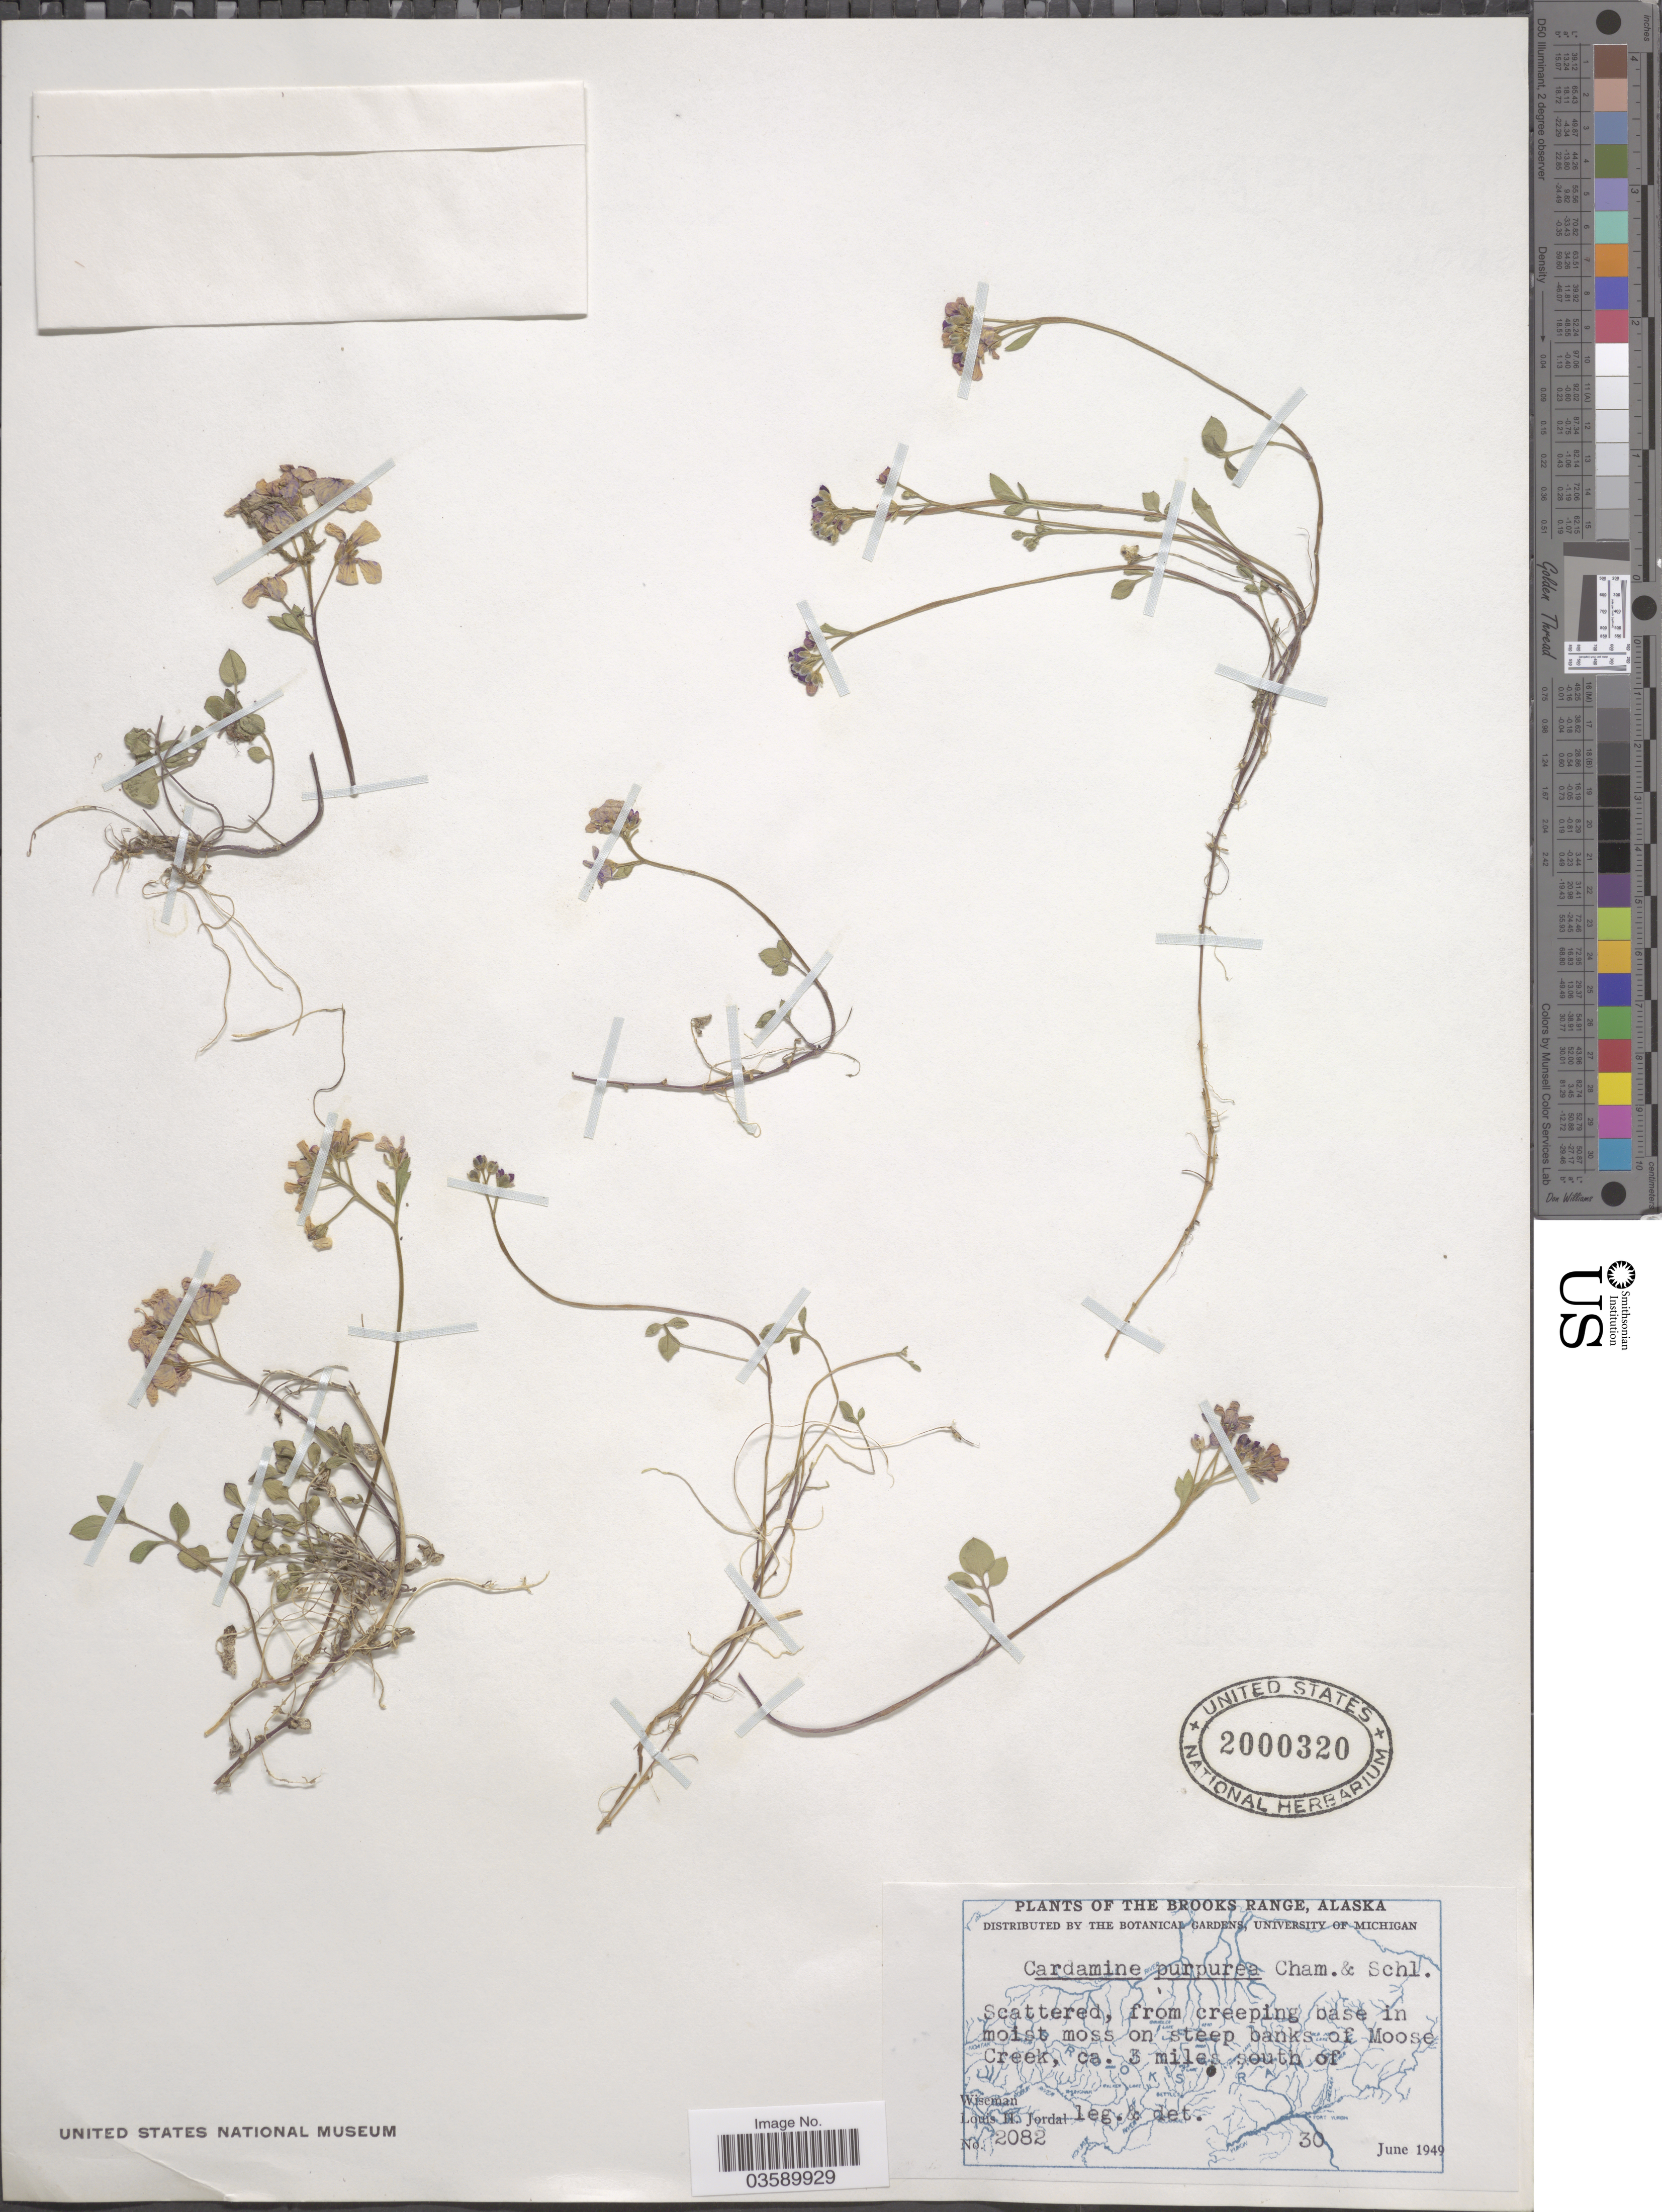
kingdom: Plantae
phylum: Tracheophyta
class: Magnoliopsida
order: Brassicales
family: Brassicaceae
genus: Cardamine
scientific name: Cardamine purpurea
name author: Cham. & Schltdl.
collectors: L. Jordal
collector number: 2082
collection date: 1949-06-30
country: United States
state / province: Alaska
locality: The Brooks Range. On steep banks of Moose Creek, ca. 3 miles south of Wiseman.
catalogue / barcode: US 2000320